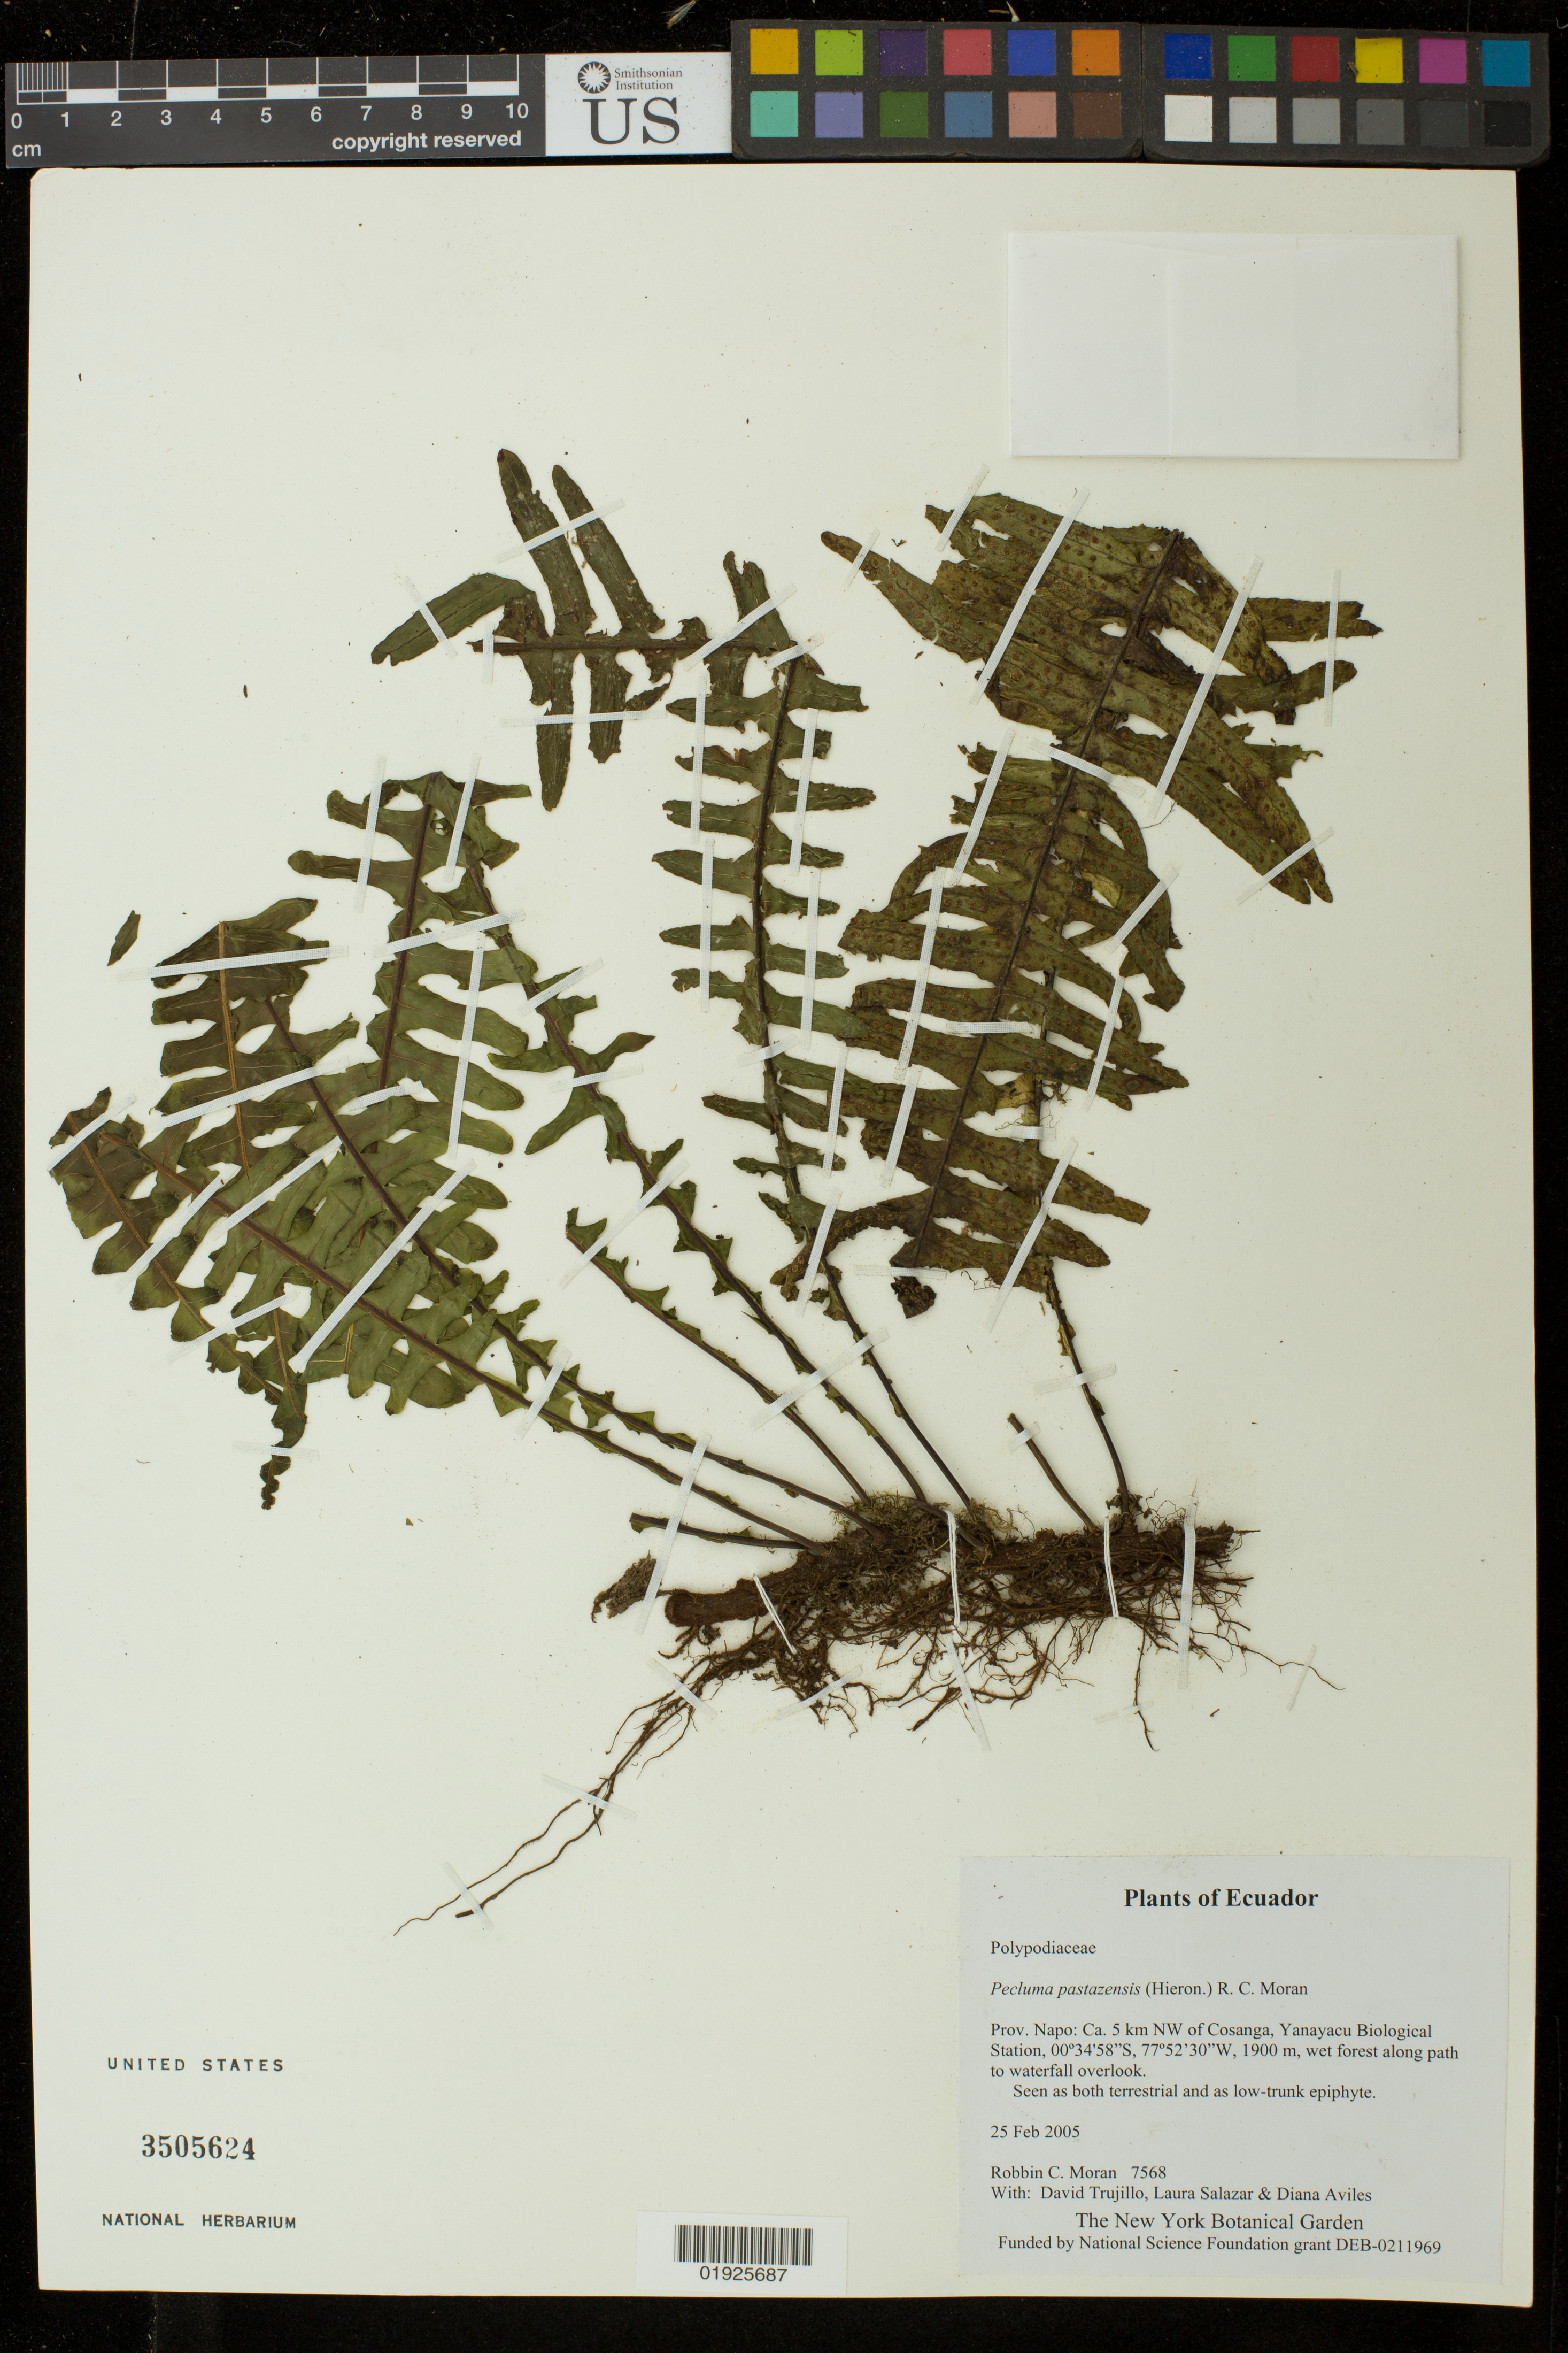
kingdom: Plantae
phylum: Tracheophyta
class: Polypodiopsida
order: Polypodiales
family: Polypodiaceae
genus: Pecluma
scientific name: Pecluma pastazensis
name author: (Hieron.) R.C. Moran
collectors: R. C. Moran, D. Trujillo, L. Salazar & D. Aviles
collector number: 7568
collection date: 2005-02-25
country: Ecuador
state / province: Napo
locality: ca. 5 km NW of Cosanga, Yanayacu Biological Station.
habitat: Wet forest along path to waterfall overlook.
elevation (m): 1900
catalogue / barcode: US 3505624